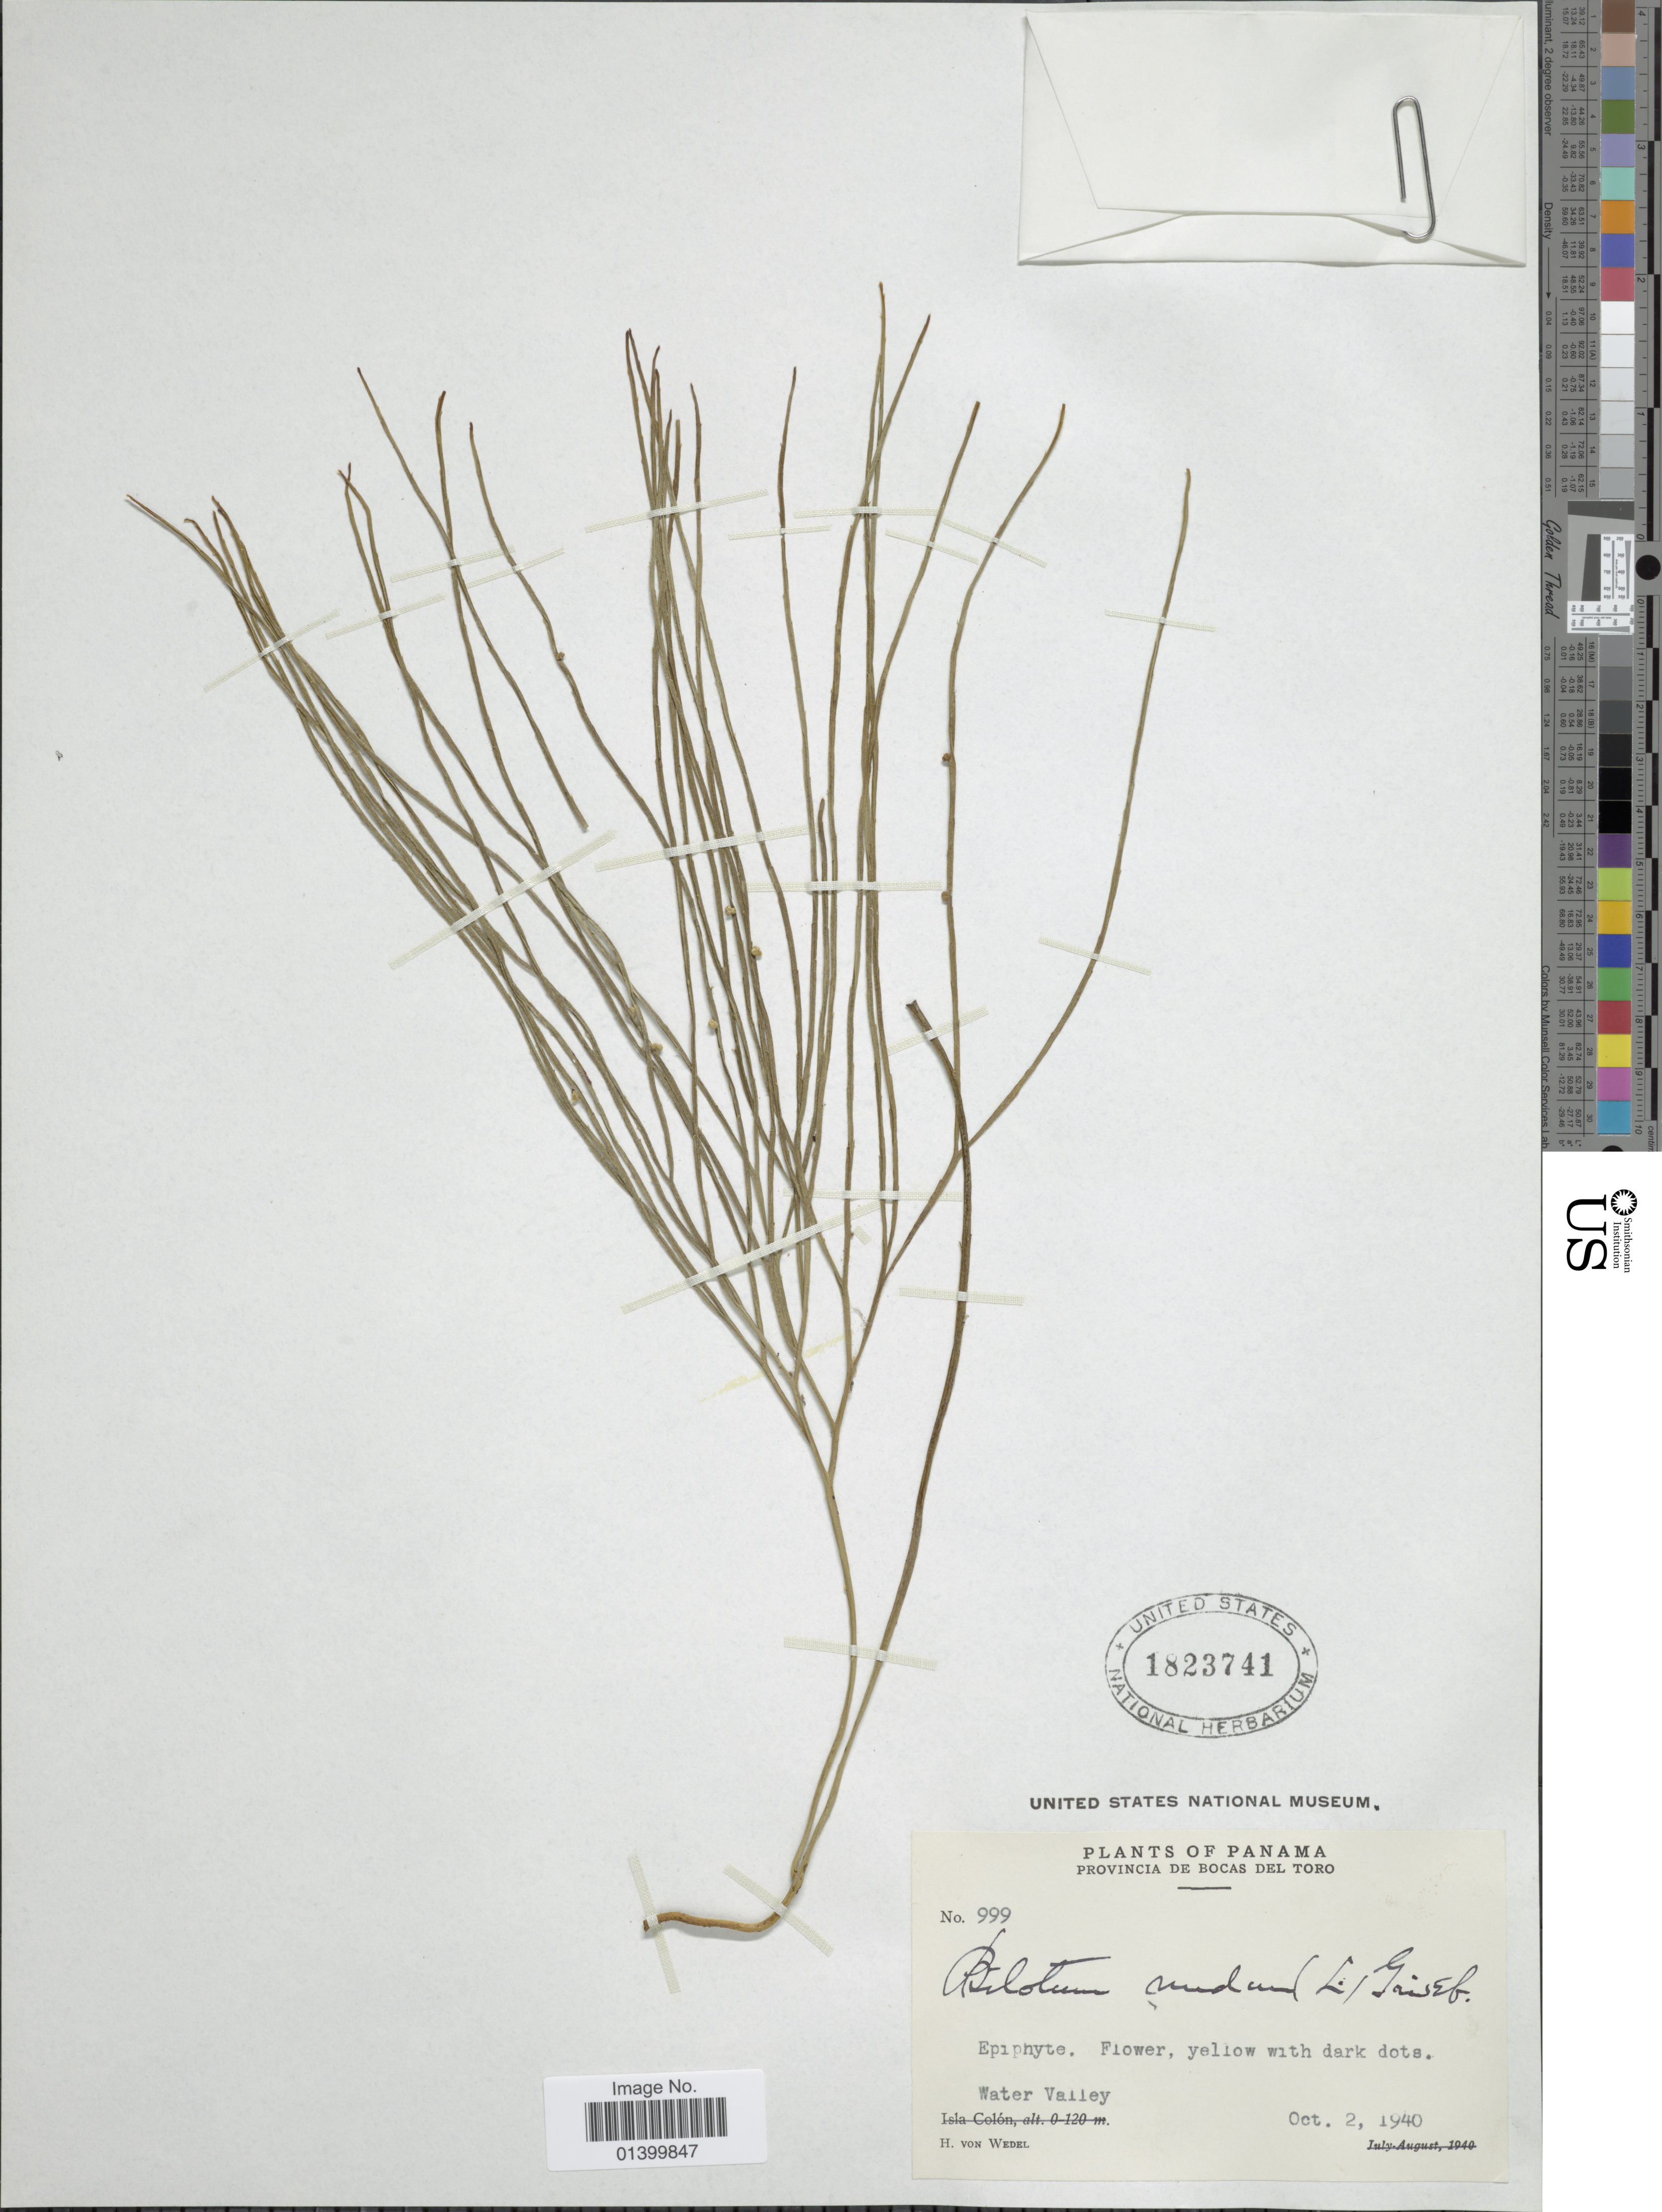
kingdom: Plantae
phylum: Tracheophyta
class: Polypodiopsida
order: Psilotales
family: Psilotaceae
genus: Psilotum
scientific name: Psilotum nudum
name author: (L.) P. Beauv.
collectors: H. von Wedel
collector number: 999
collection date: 1940-10-02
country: Panama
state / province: Bocas del Toro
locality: Plants of Panama. Provincia de Bocas del Toro. Water Valley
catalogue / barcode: US 1823741